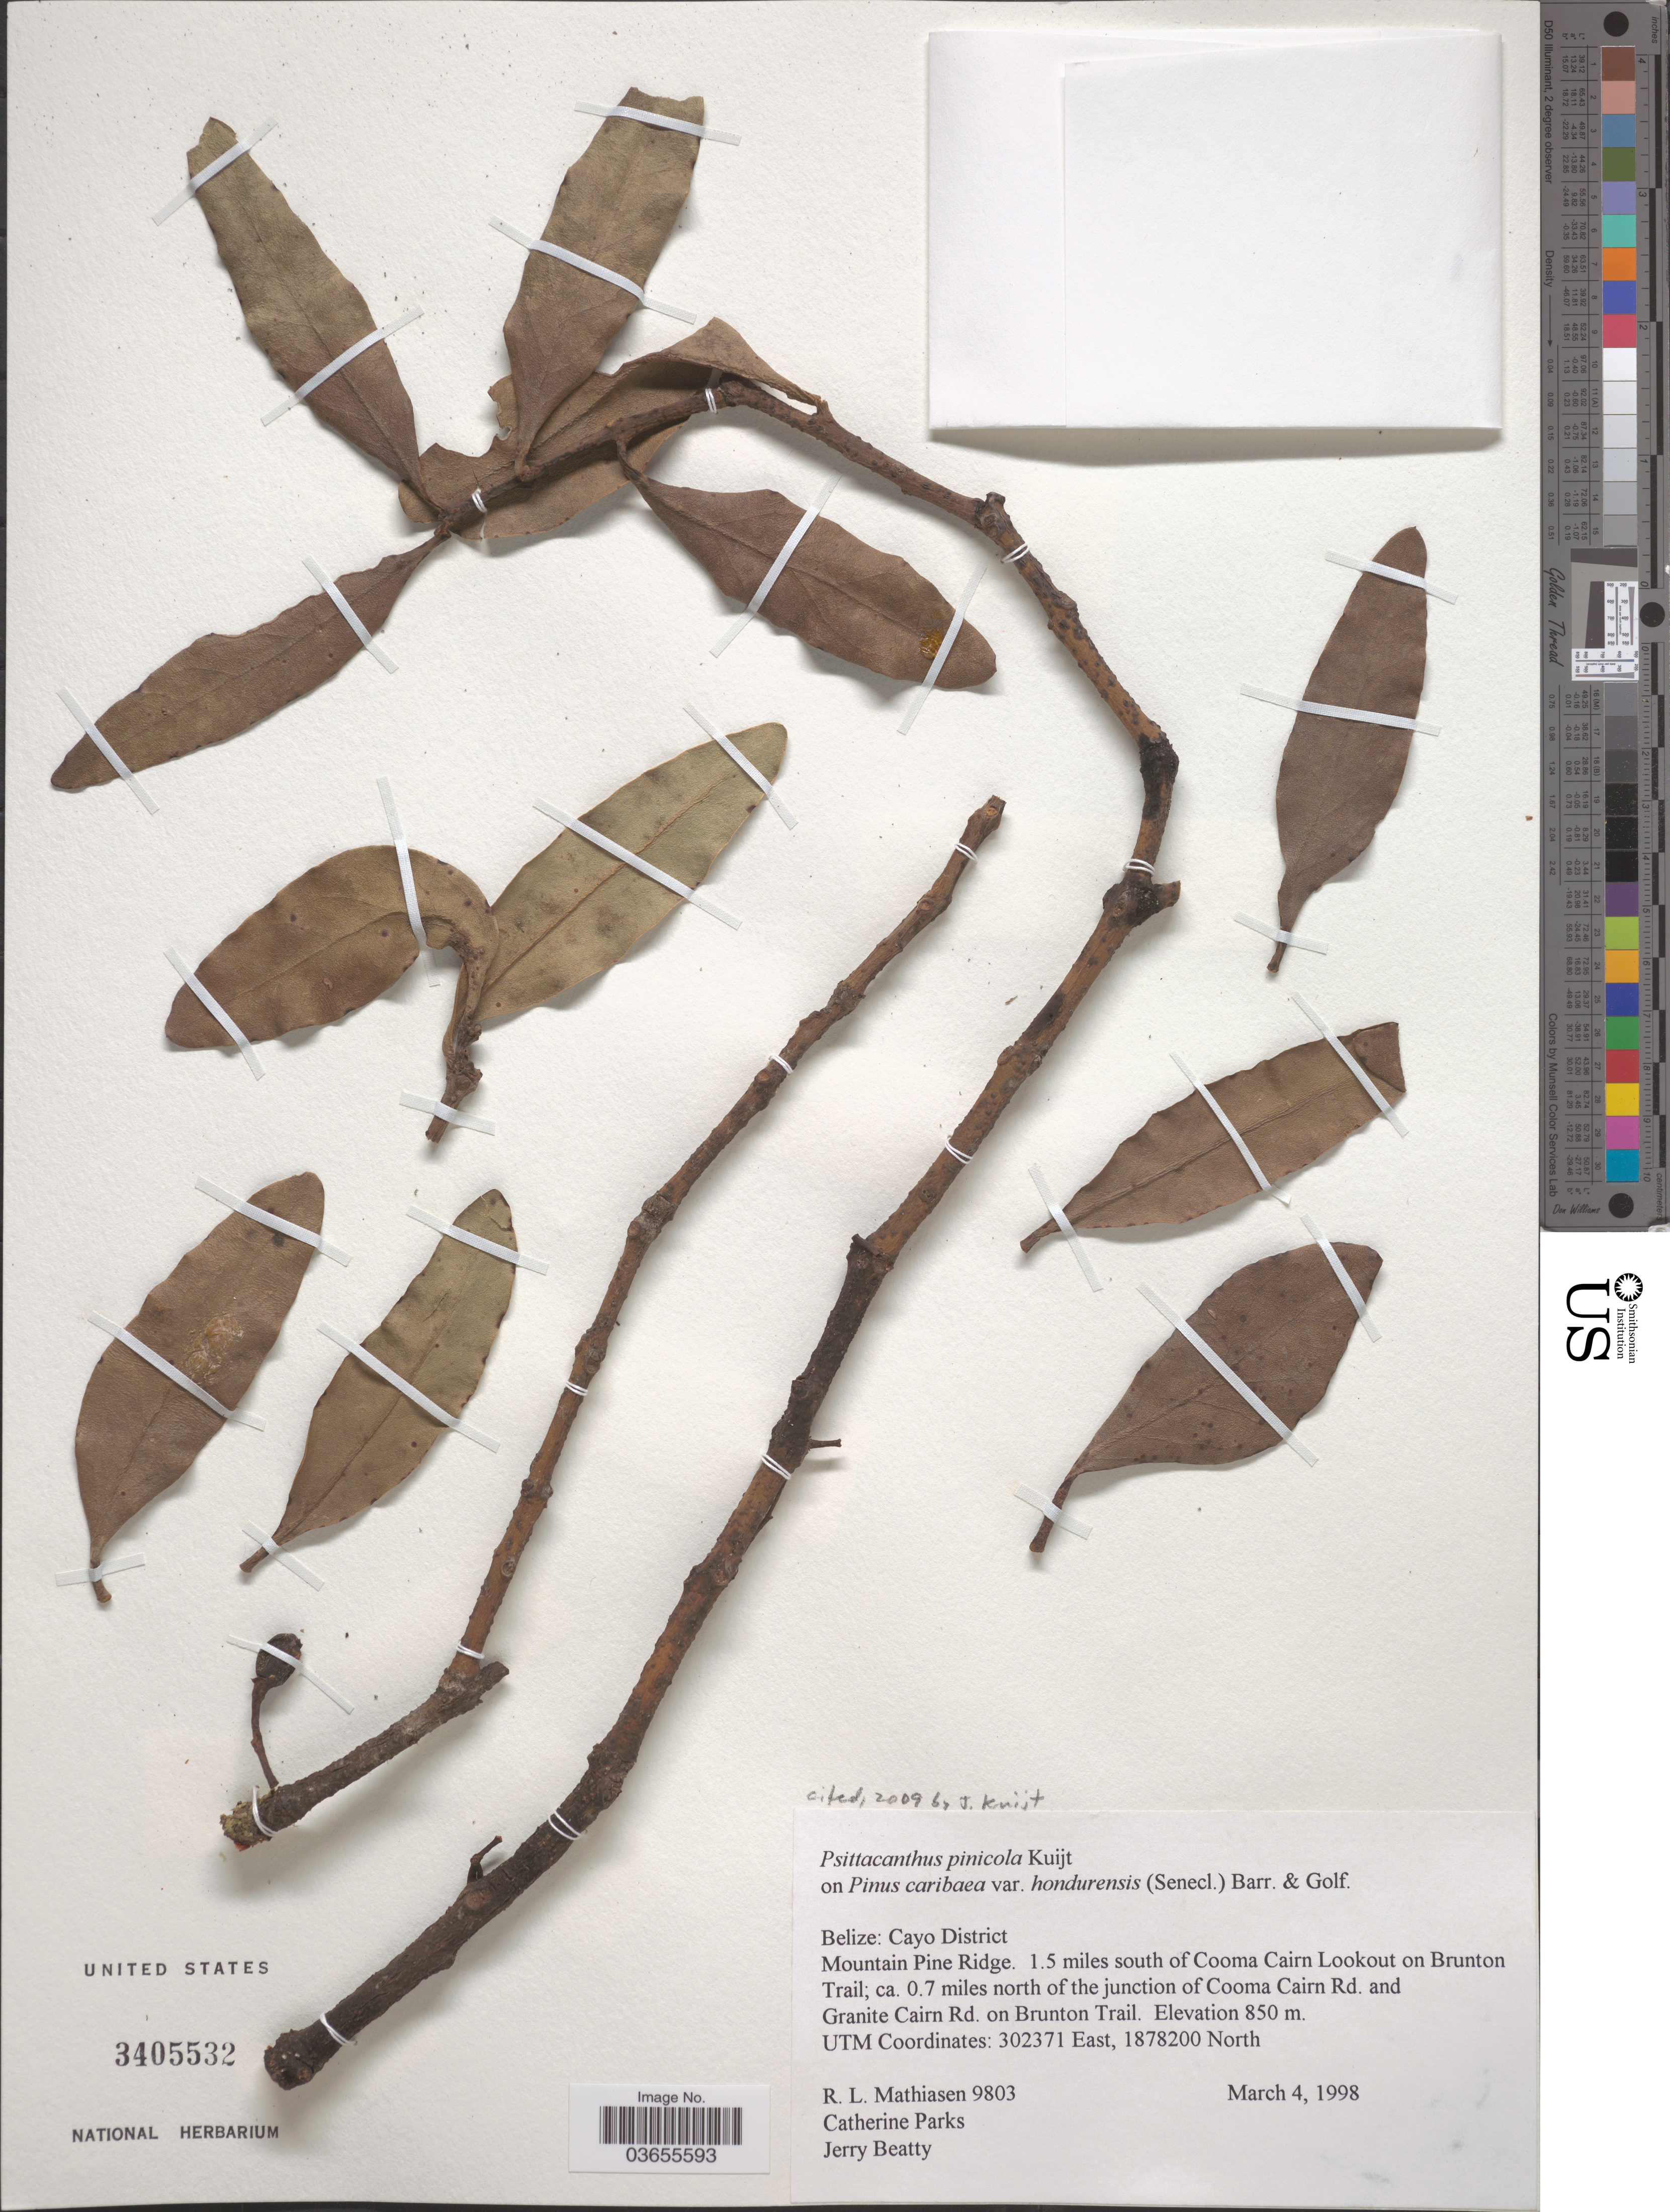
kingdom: Plantae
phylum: Tracheophyta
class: Magnoliopsida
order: Santalales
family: Loranthaceae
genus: Psittacanthus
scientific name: Psittacanthus pinicola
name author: Kuijt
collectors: R. Mathiasen, C. Parks & J. Beatty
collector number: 9803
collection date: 1998-03-04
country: Belize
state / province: Cayo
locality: Cayo District. Mountain Pine Ridge. 1.5 miles south of Cooma Cairn Lookout on Brunton Trail; ca. 0.7 miles north of the junction of Cooma Cairn Rd. and Granite Cairn Rd. on Brunton Trail.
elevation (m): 850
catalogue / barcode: US 3405532